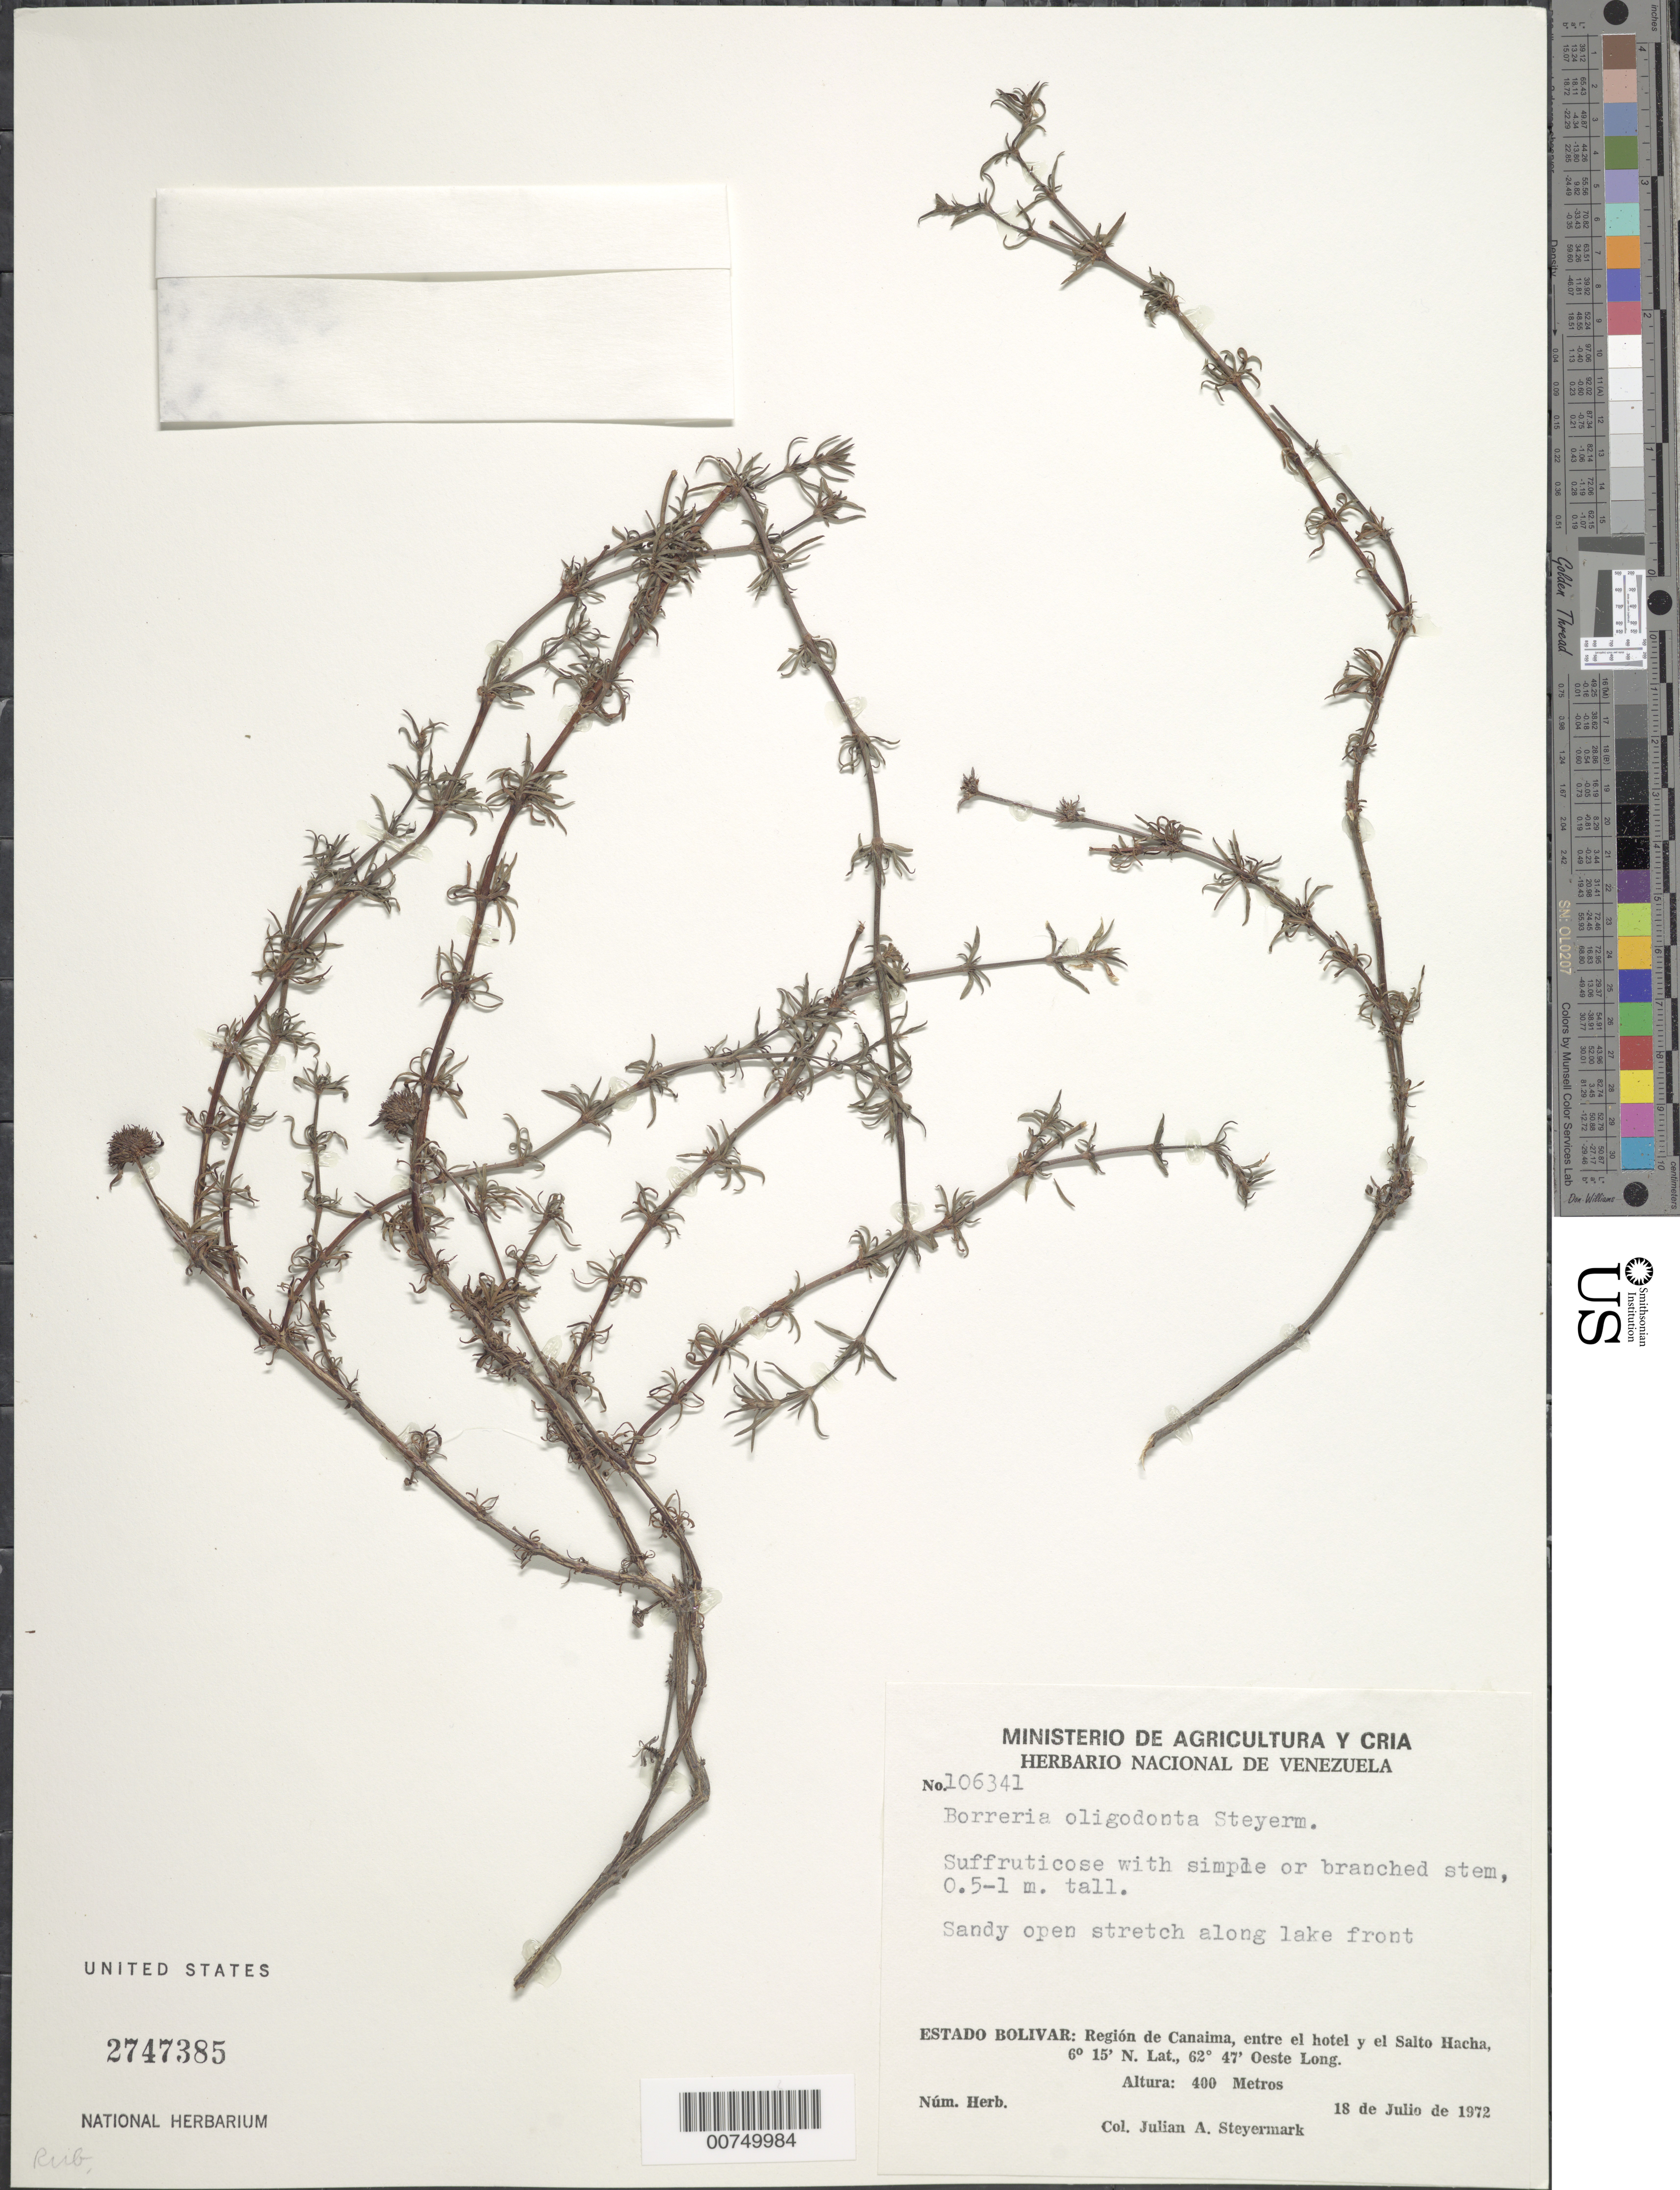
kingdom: Plantae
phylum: Tracheophyta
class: Magnoliopsida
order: Gentianales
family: Rubiaceae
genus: Borreria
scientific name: Borreria oligodonta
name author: Steyerm.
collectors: J. Steyermark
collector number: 106341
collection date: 1972-07-18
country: Venezuela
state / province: Bolivar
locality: Region de Canaima, entre el hotel y el Salto Hacha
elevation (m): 400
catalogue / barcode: US 2747385